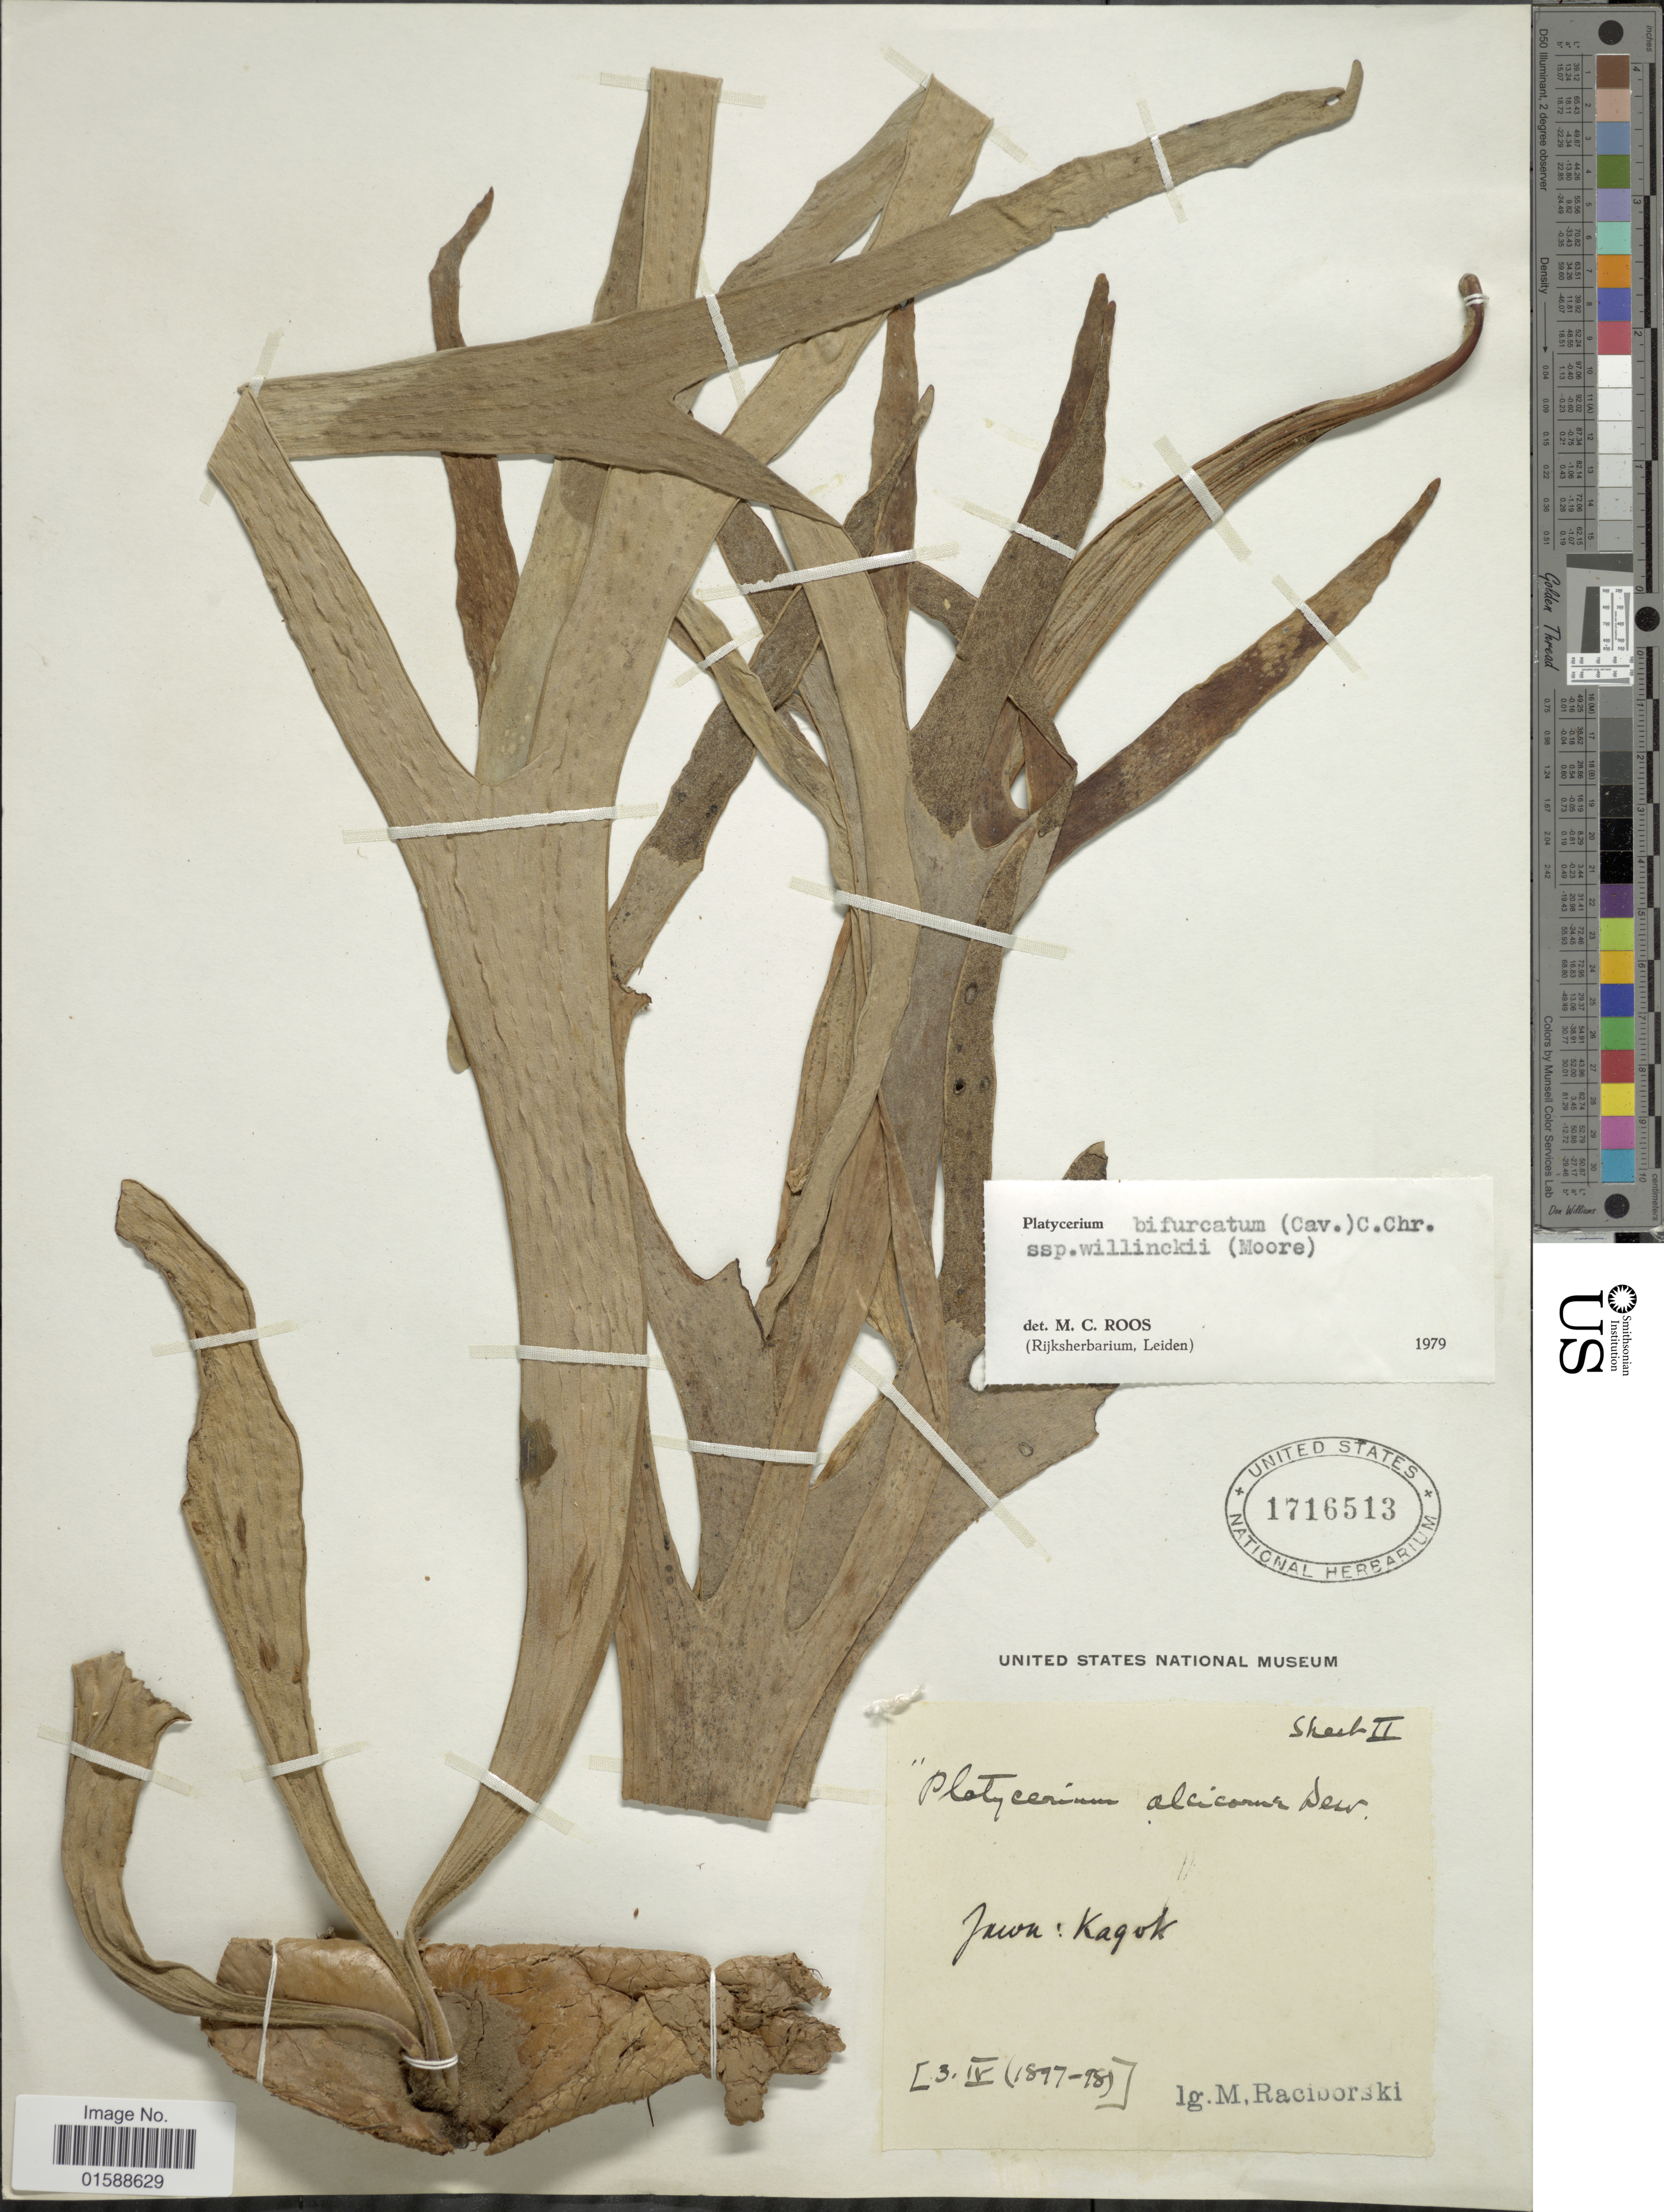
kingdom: Plantae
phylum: Tracheophyta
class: Polypodiopsida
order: Polypodiales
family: Polypodiaceae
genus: Platycerium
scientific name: Platycerium willinckii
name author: L.B. Moore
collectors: M. Raciborski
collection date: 1897-04-03/1898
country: Indonesia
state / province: Java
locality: Kagok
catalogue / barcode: US 1716513